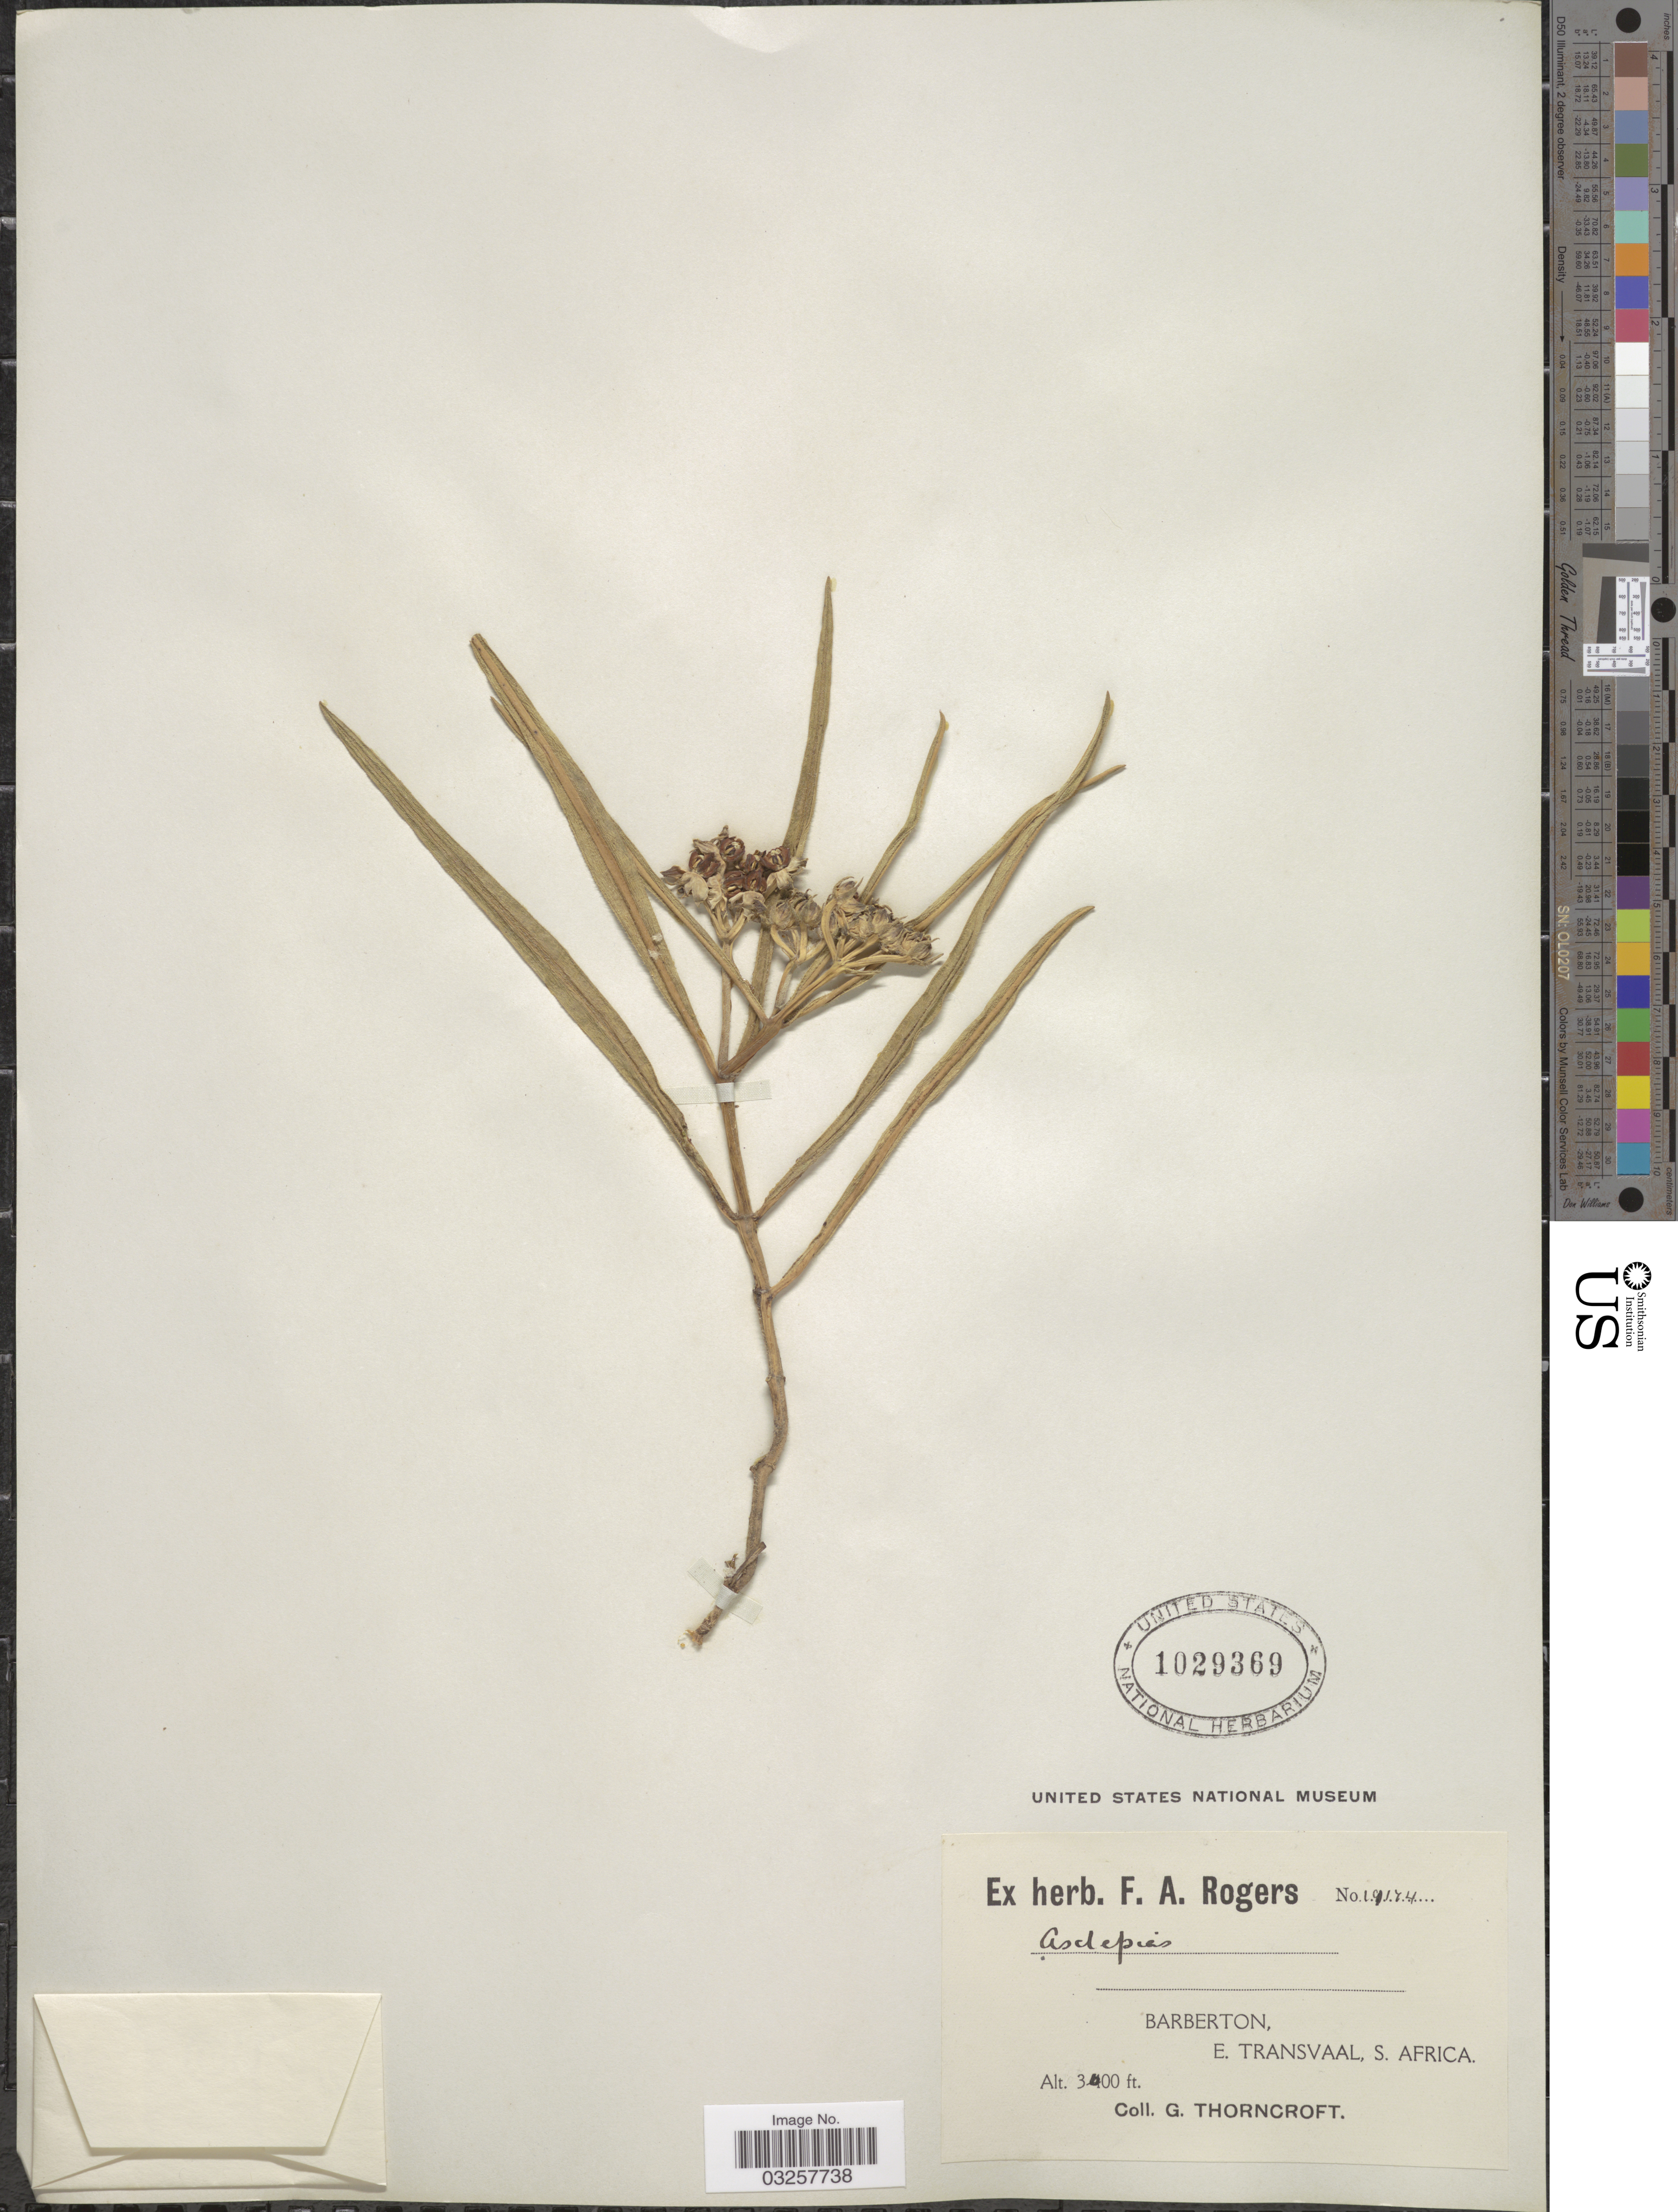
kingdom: Plantae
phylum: Tracheophyta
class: Magnoliopsida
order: Gentianales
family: Apocynaceae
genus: Asclepias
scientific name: Asclepias sp.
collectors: G. Thorncroft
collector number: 19174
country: South Africa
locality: Barberton, E. Transvaal, S. Africa.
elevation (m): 914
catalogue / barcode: US 1029369